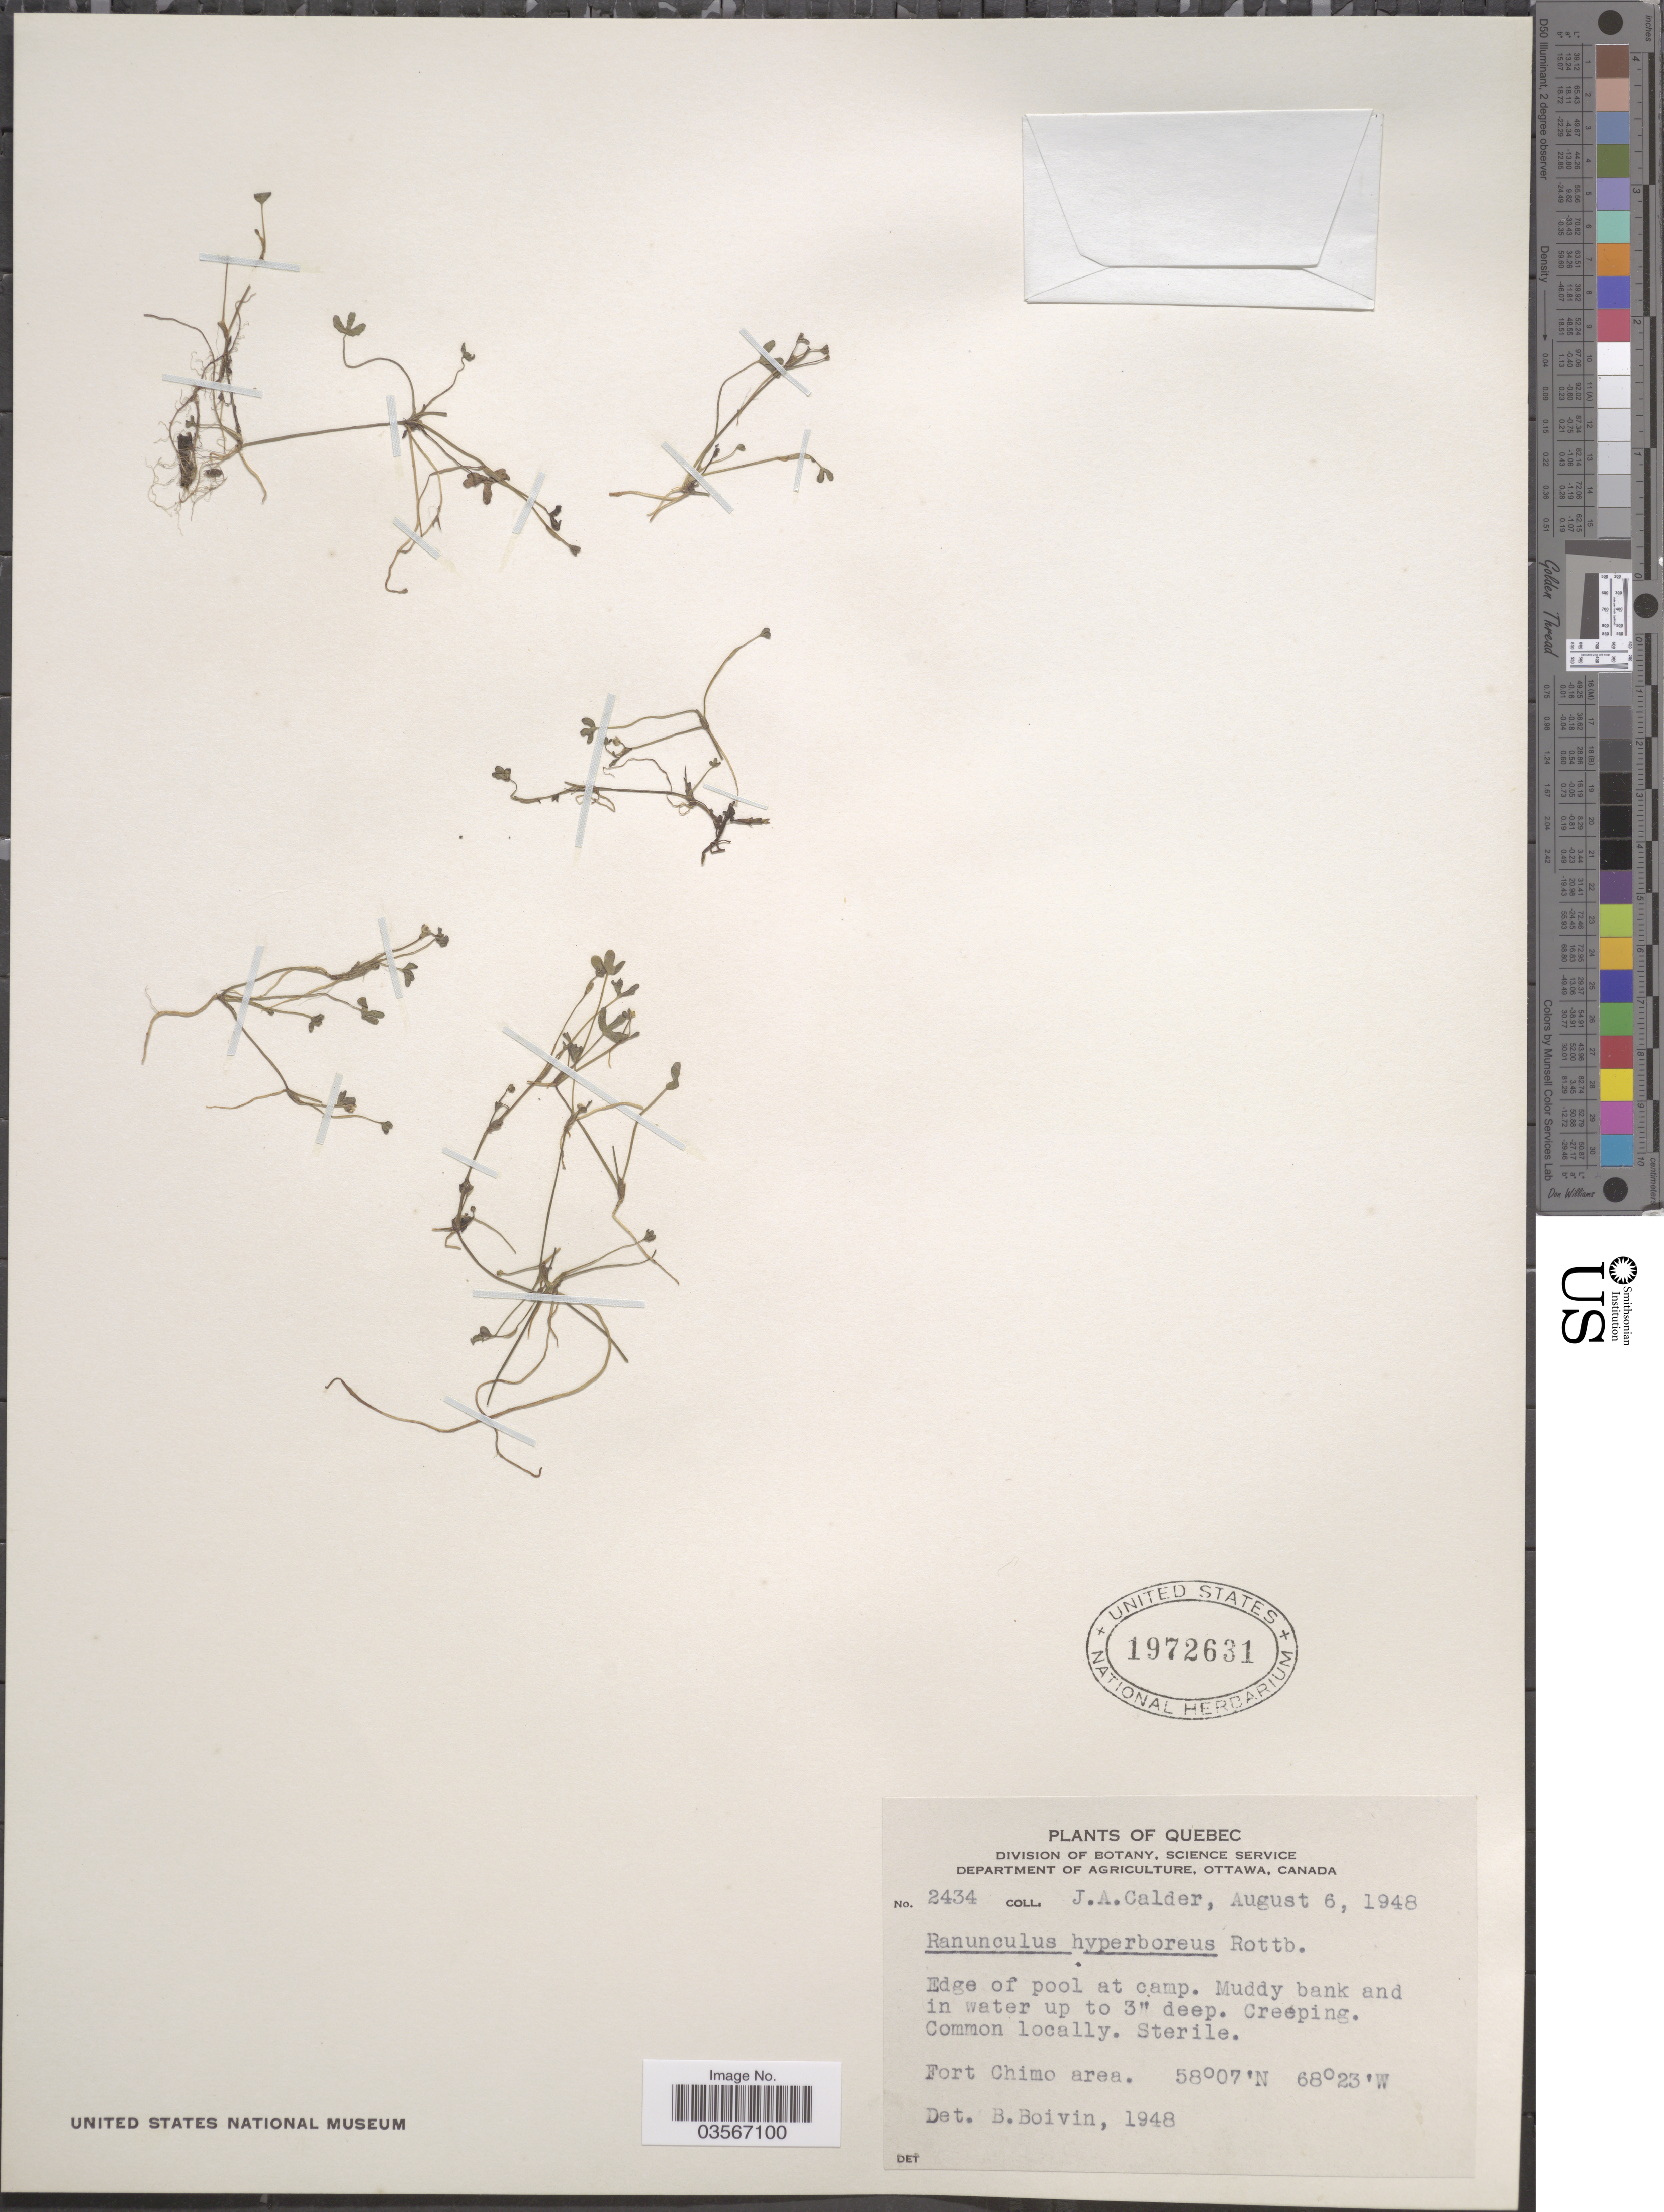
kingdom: Plantae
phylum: Tracheophyta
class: Magnoliopsida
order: Ranunculales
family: Ranunculaceae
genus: Ranunculus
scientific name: Ranunculus hyperboreus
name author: Rottb.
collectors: J. A. Calder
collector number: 2434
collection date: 1948-08-06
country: Canada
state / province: Quebec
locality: Edge of pool at camp. Fort Chimo area.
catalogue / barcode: US 1972631